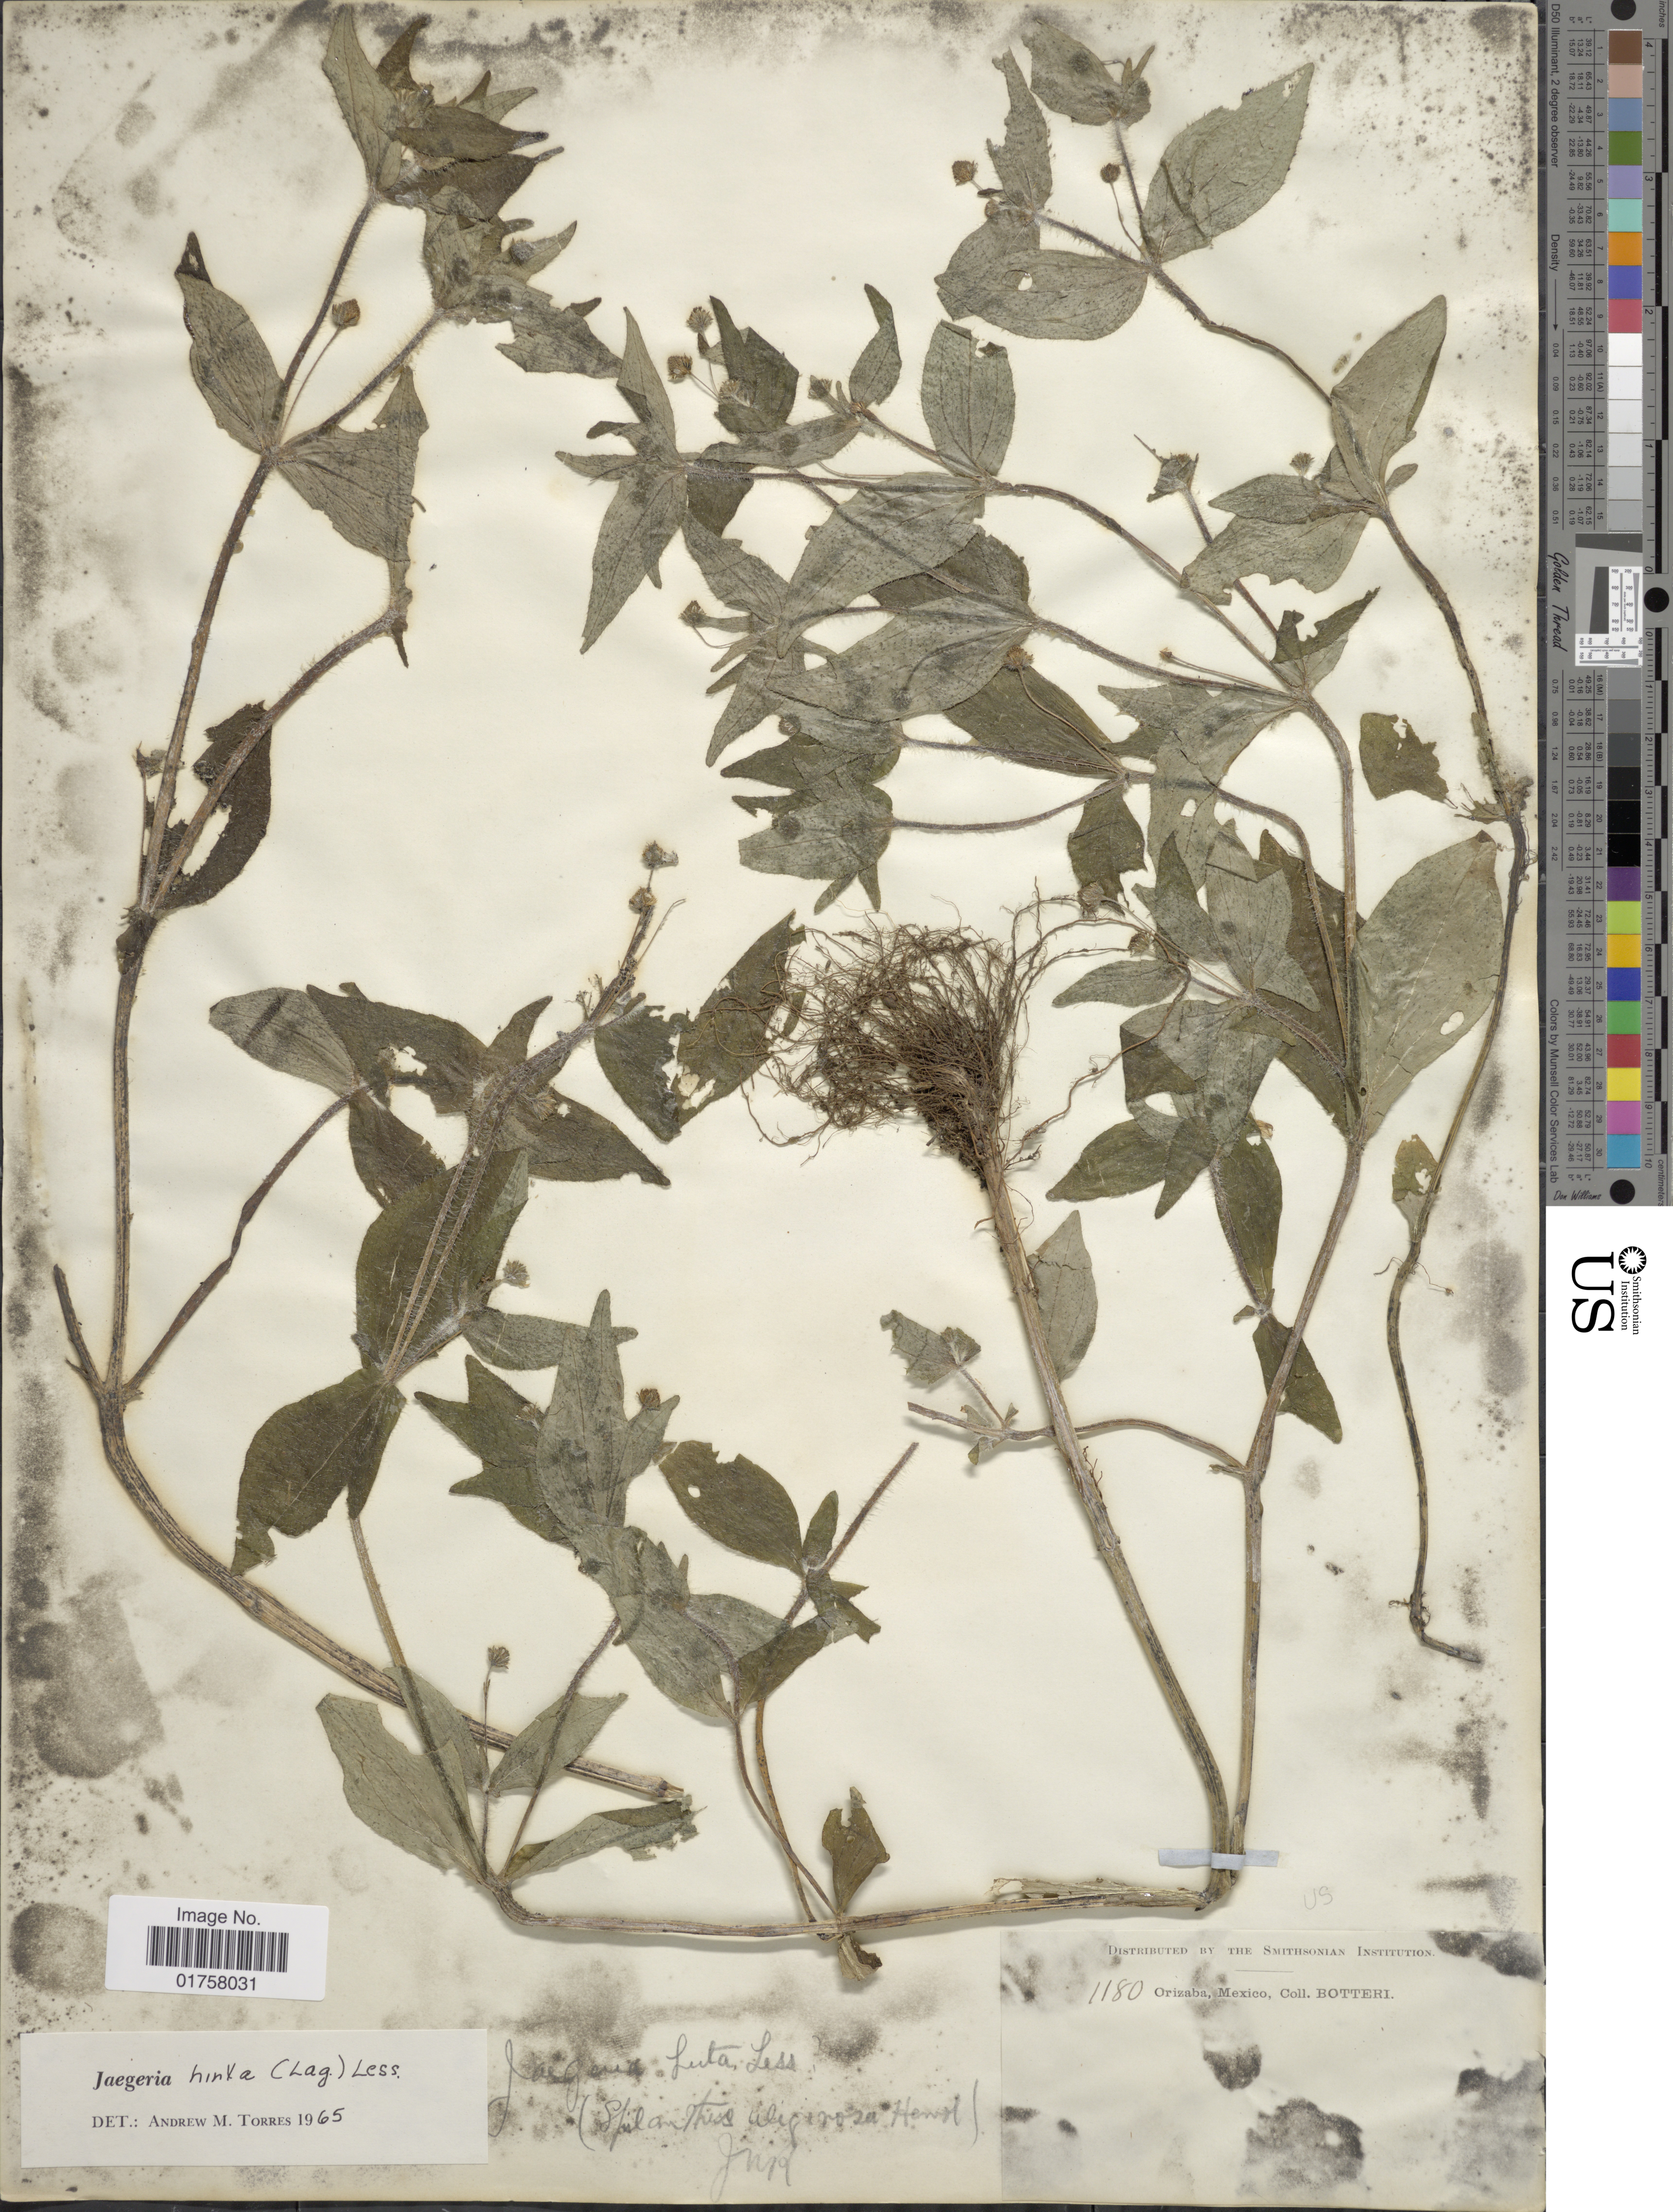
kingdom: Plantae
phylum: Tracheophyta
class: Magnoliopsida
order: Asterales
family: Asteraceae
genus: Jaegeria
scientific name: Jaegeria hirta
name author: (Lag.) Less.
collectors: -. Botteri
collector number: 1180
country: Mexico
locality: Orizaba